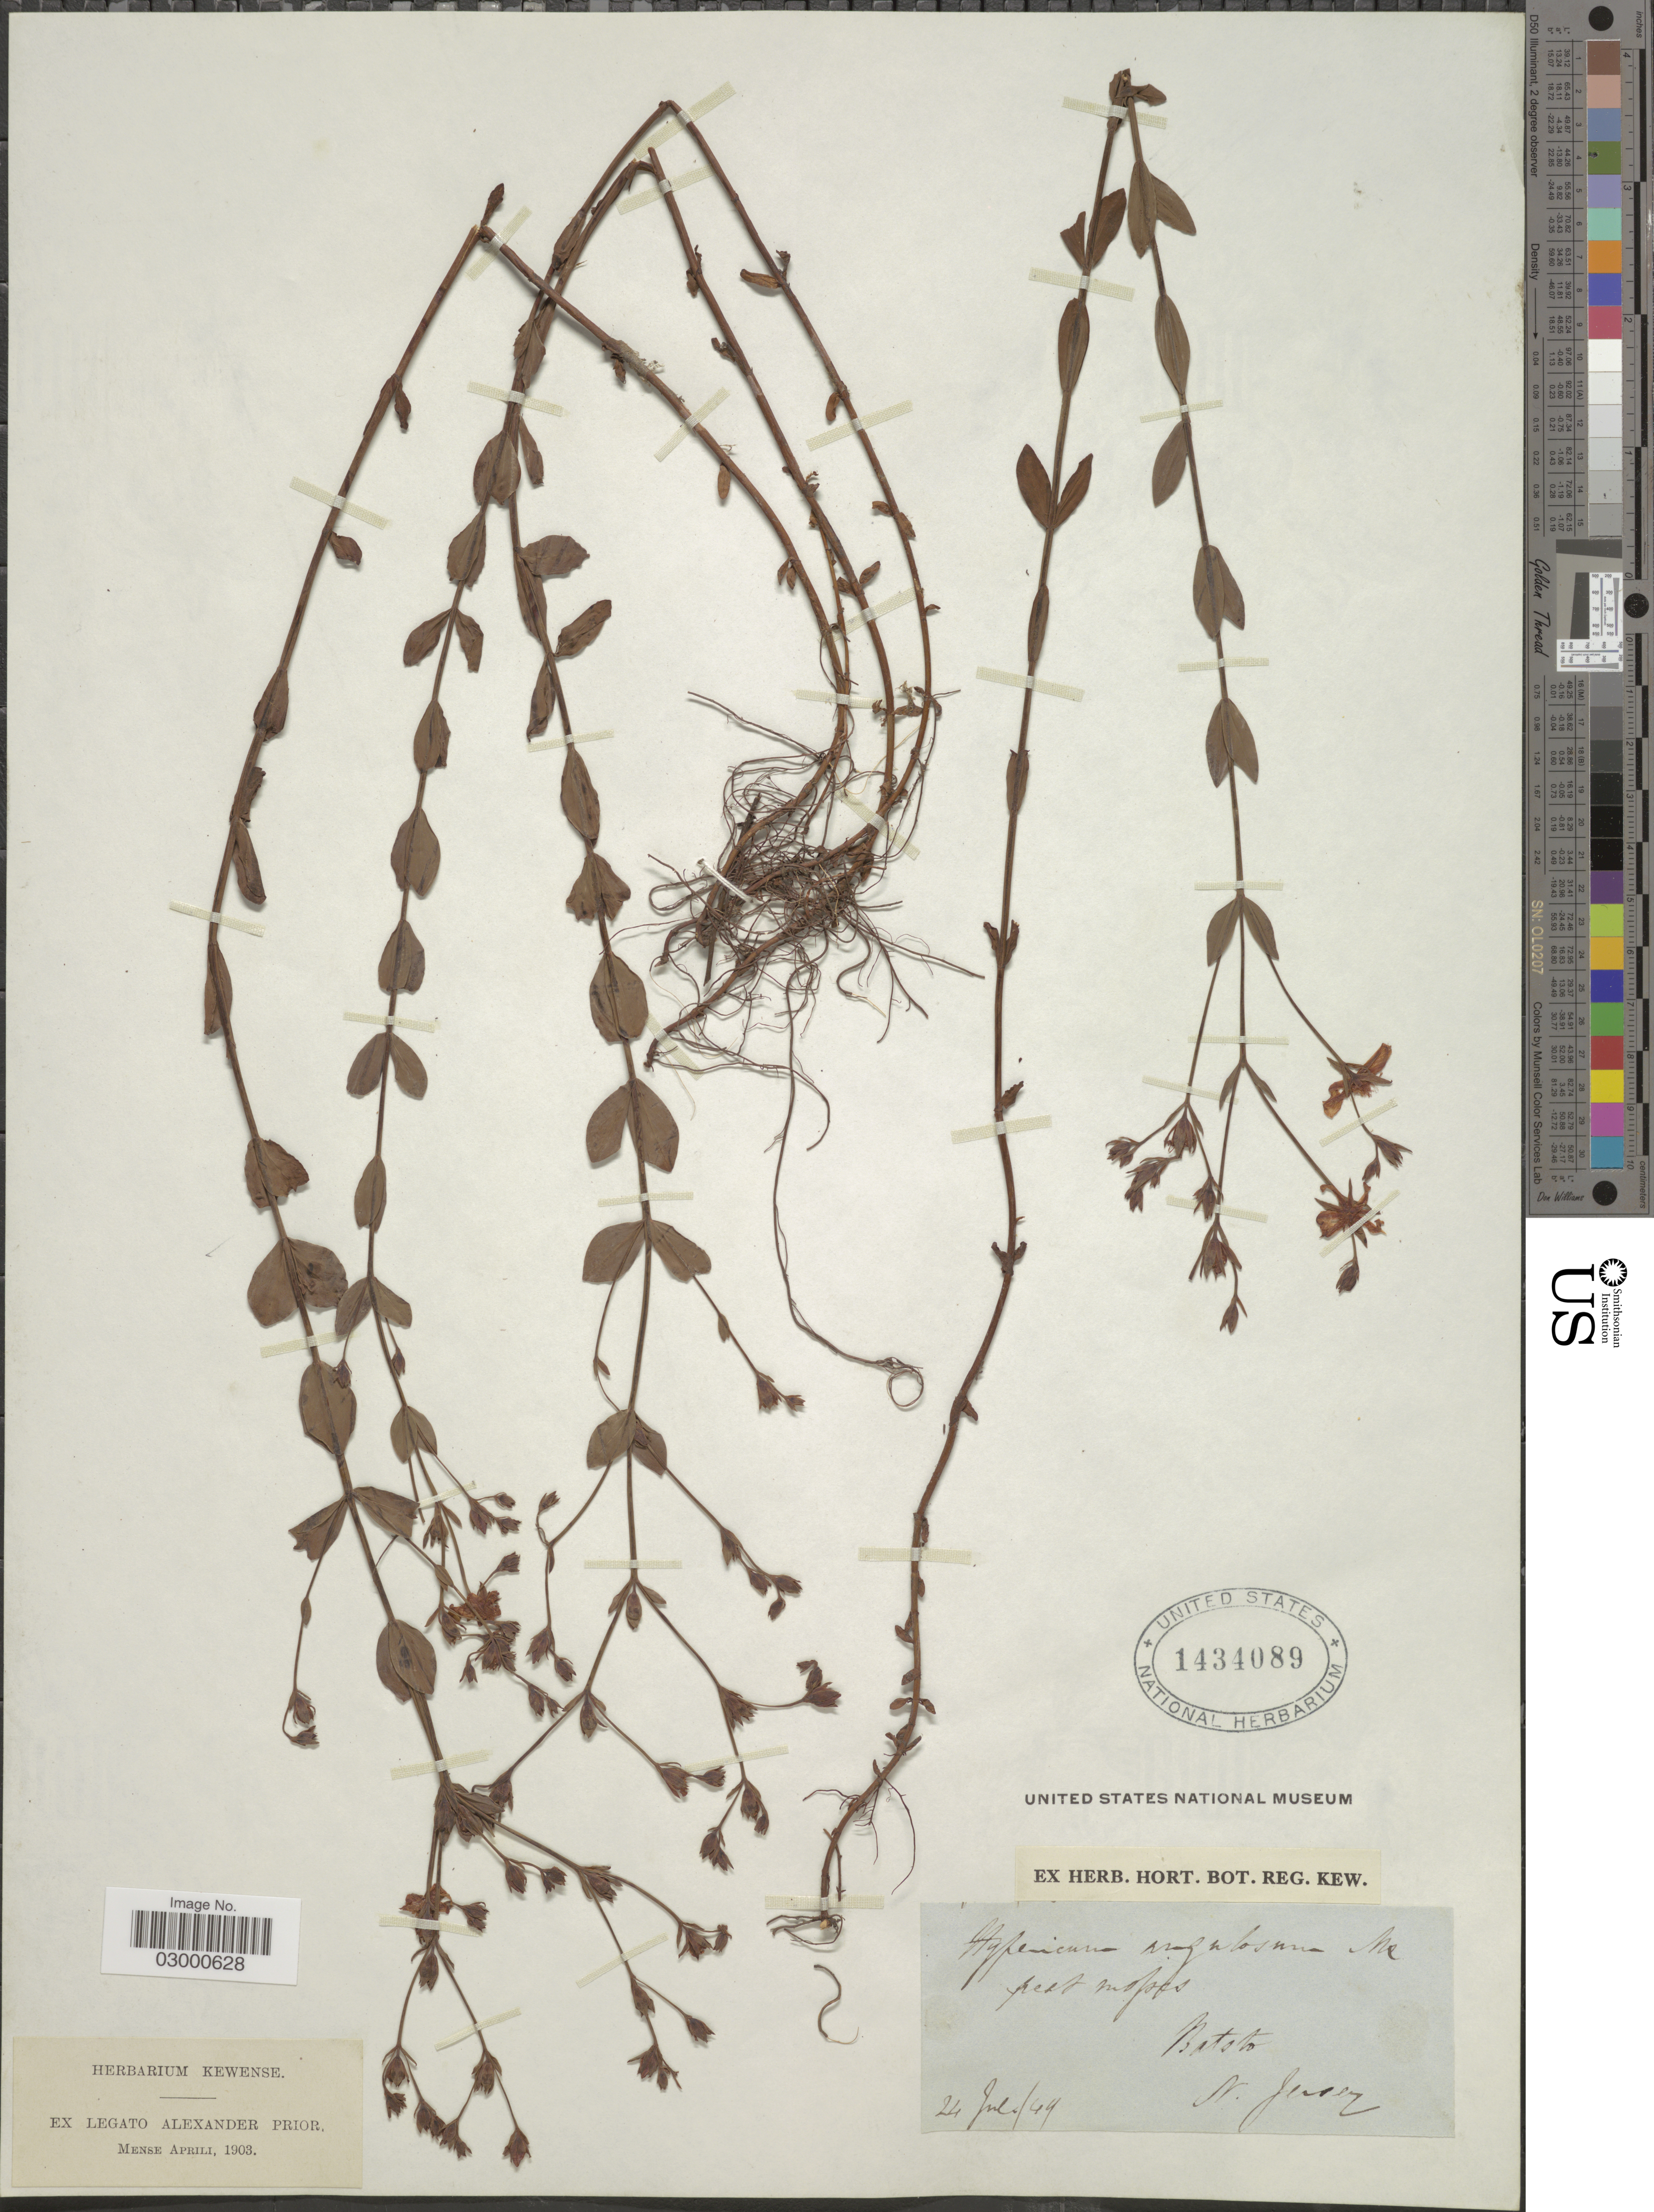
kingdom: Plantae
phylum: Tracheophyta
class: Magnoliopsida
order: Malpighiales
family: Hypericaceae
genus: Hypericum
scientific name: Hypericum denticulatum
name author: Walter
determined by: Strong, M. T., (US), Smithsonian Institution - National Museum of Natural History (UNITED STATES)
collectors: A. Prior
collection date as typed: Transcribed d/m/y: 24/7/49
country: United States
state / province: New Jersey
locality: Batsto.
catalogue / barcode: US 1434089